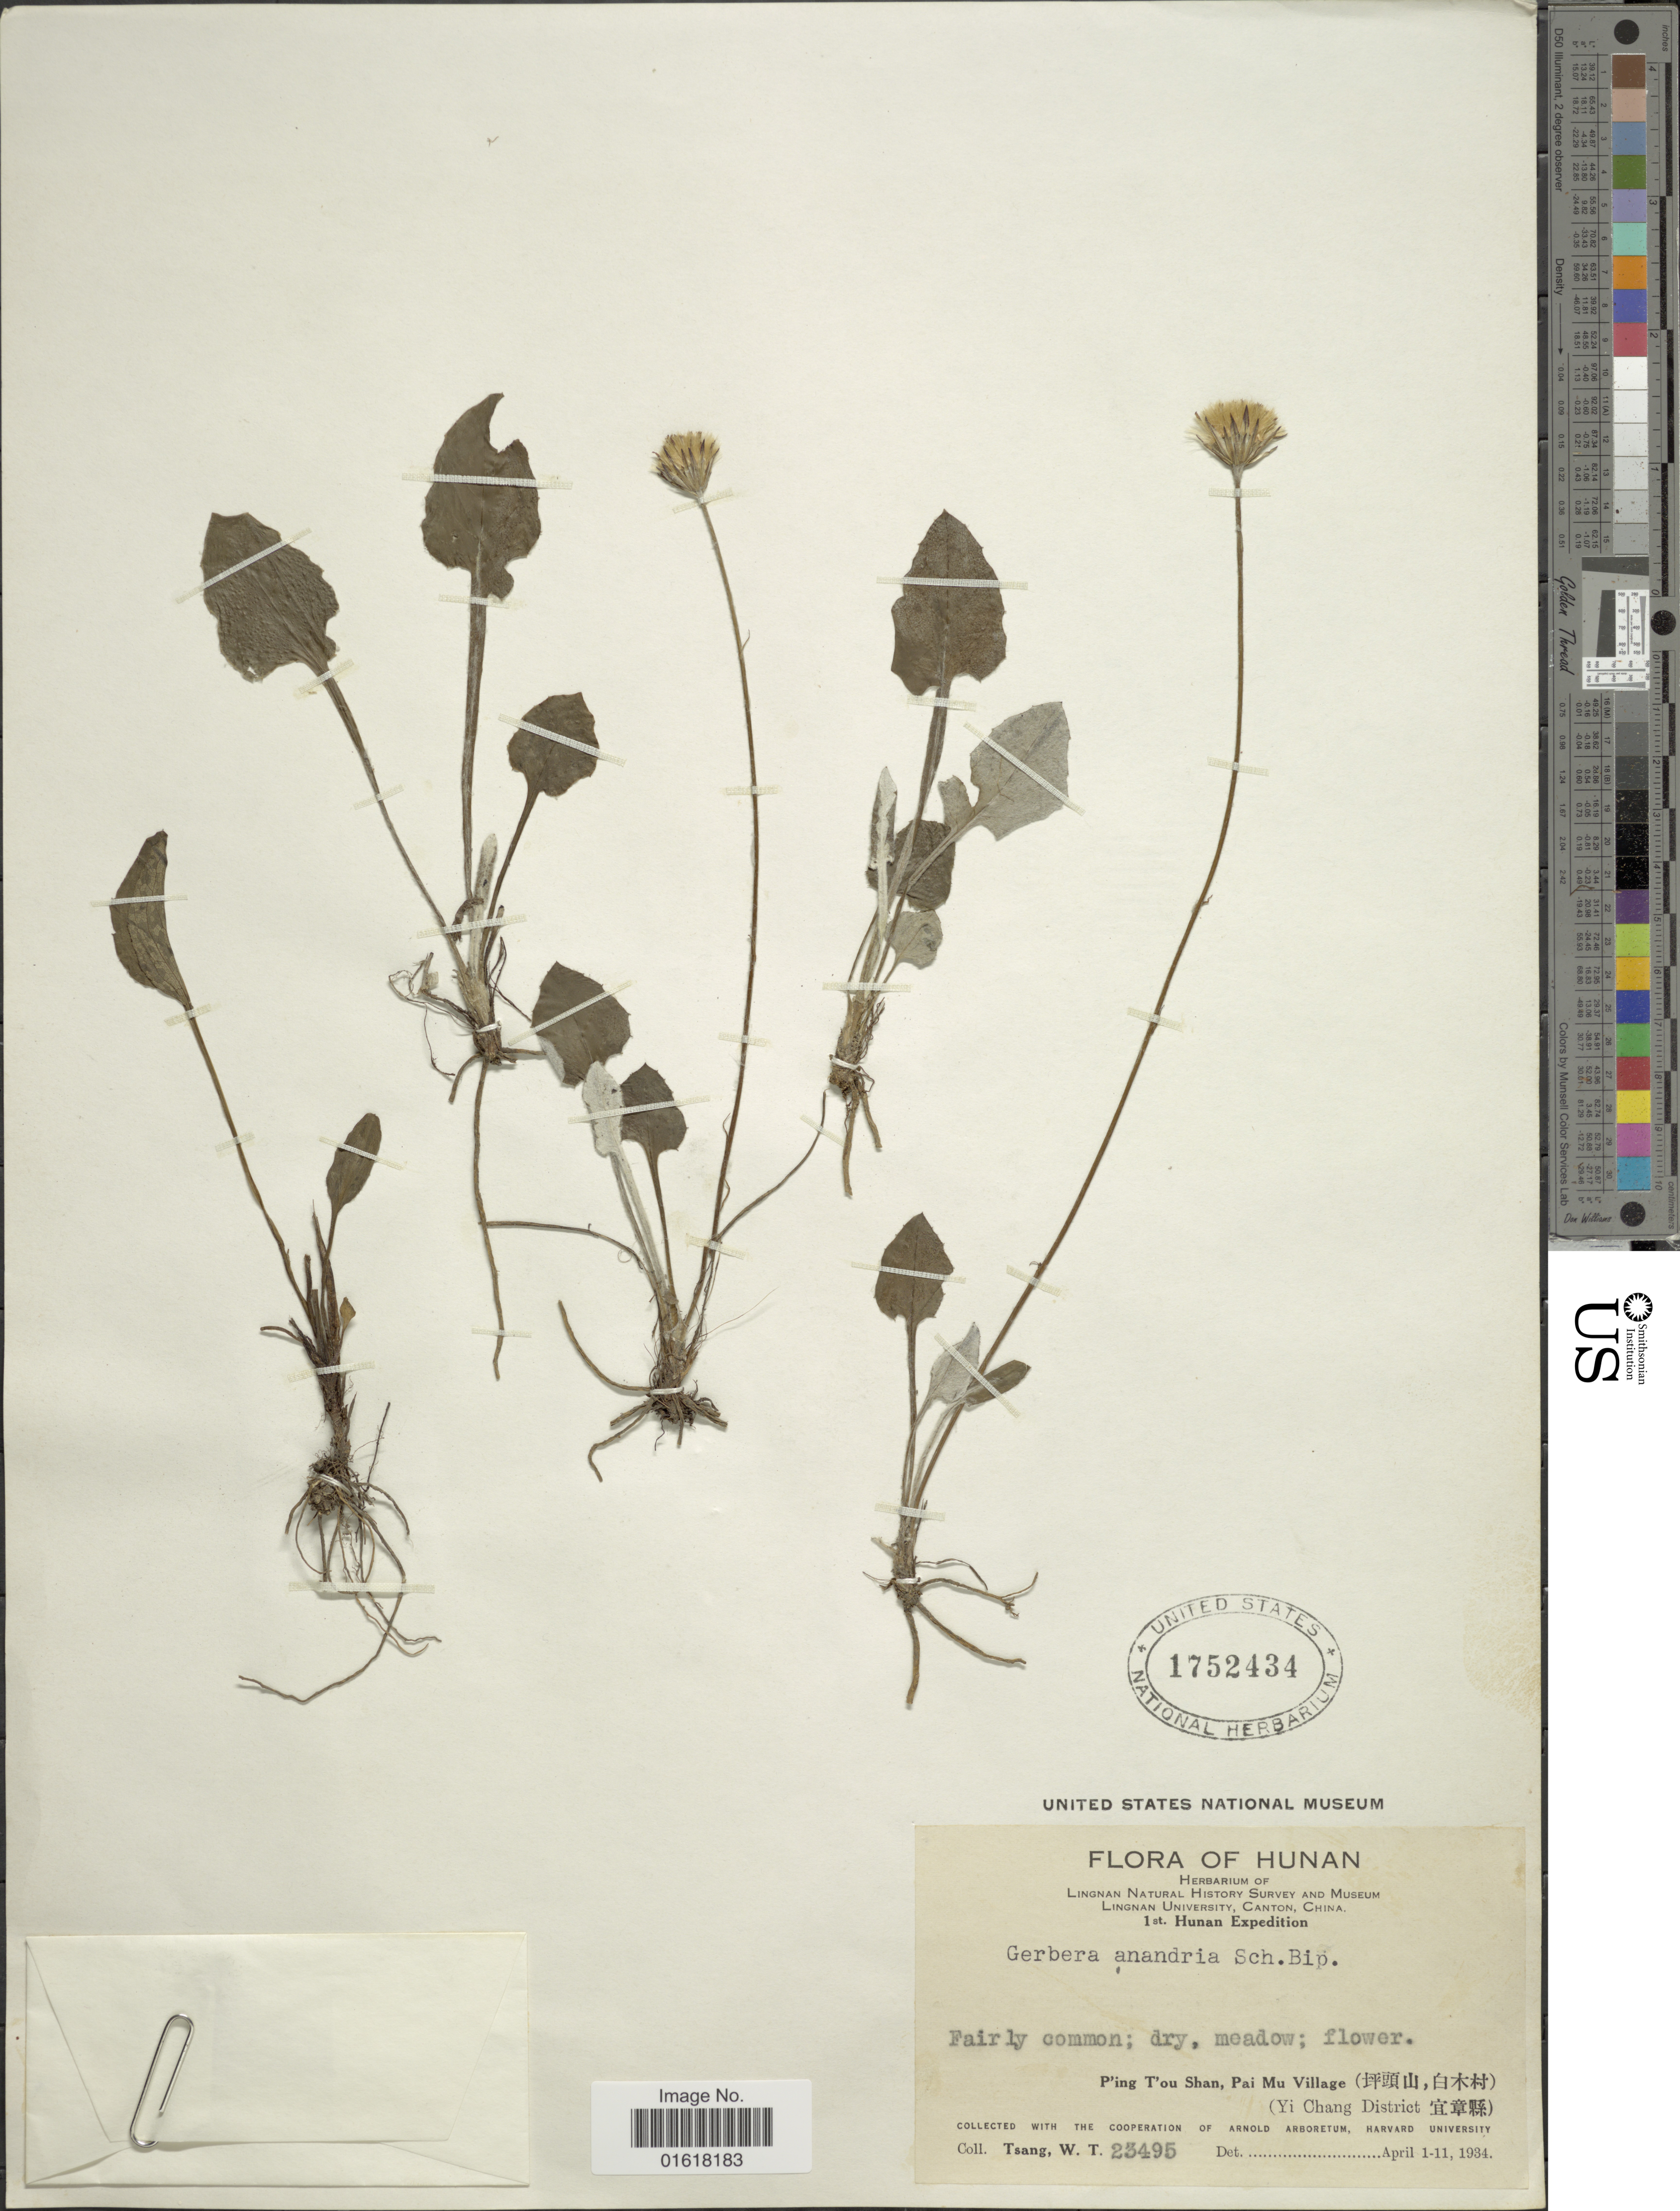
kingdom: Plantae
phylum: Tracheophyta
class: Magnoliopsida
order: Asterales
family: Asteraceae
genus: Leibnitzia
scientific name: Leibnitzia anandria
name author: (L.) Nakai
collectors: W. T. Tsang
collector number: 23495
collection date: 1934-04-01/1934-04-11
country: China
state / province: Hunan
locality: P'ing T'ou Shan, Pai Mu Village (Yi Chang District)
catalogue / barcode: US 1752434